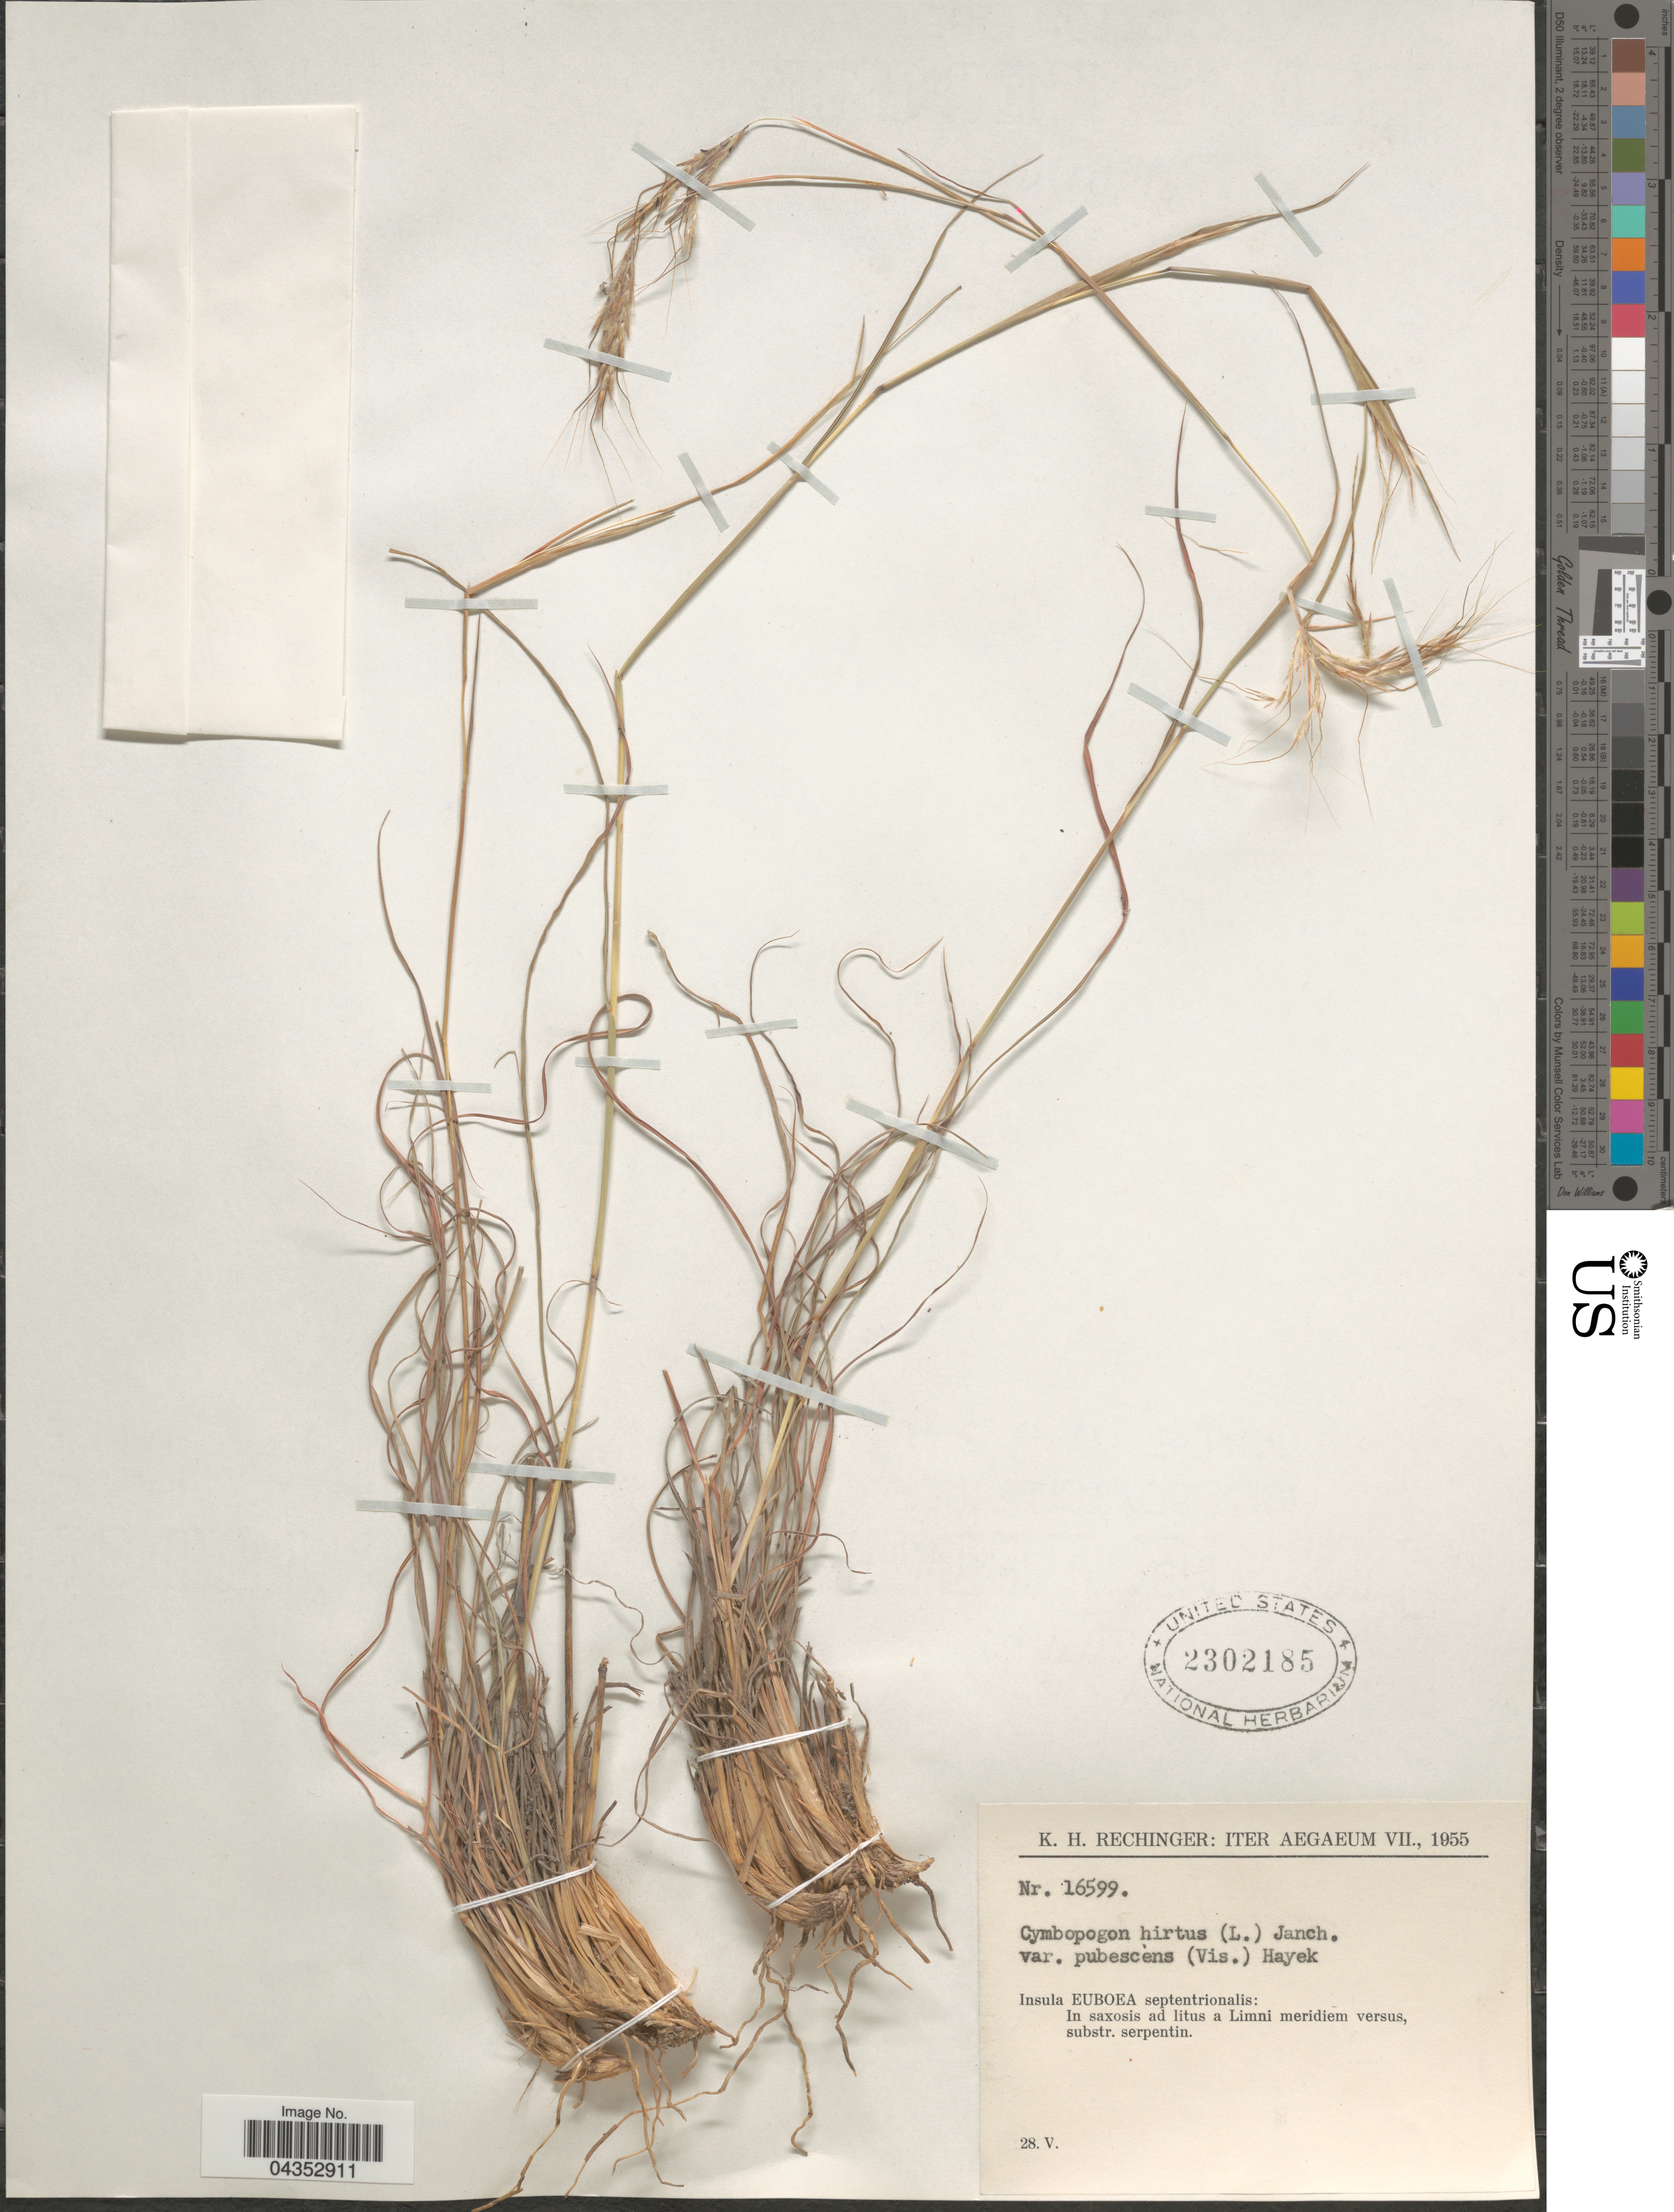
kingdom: Plantae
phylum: Tracheophyta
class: Liliopsida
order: Poales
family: Poaceae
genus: Hyparrhenia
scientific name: Hyparrhenia hirta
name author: (L.) Stapf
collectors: K. H. Rechinger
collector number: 16599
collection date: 1955-05-28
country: Greece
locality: Iter Aegaeum VII., 1955. Insula Euboea septentrionalis: In saxosis ad litus a Limni meridiem versus, substr. serpentin.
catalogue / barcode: US 2302185